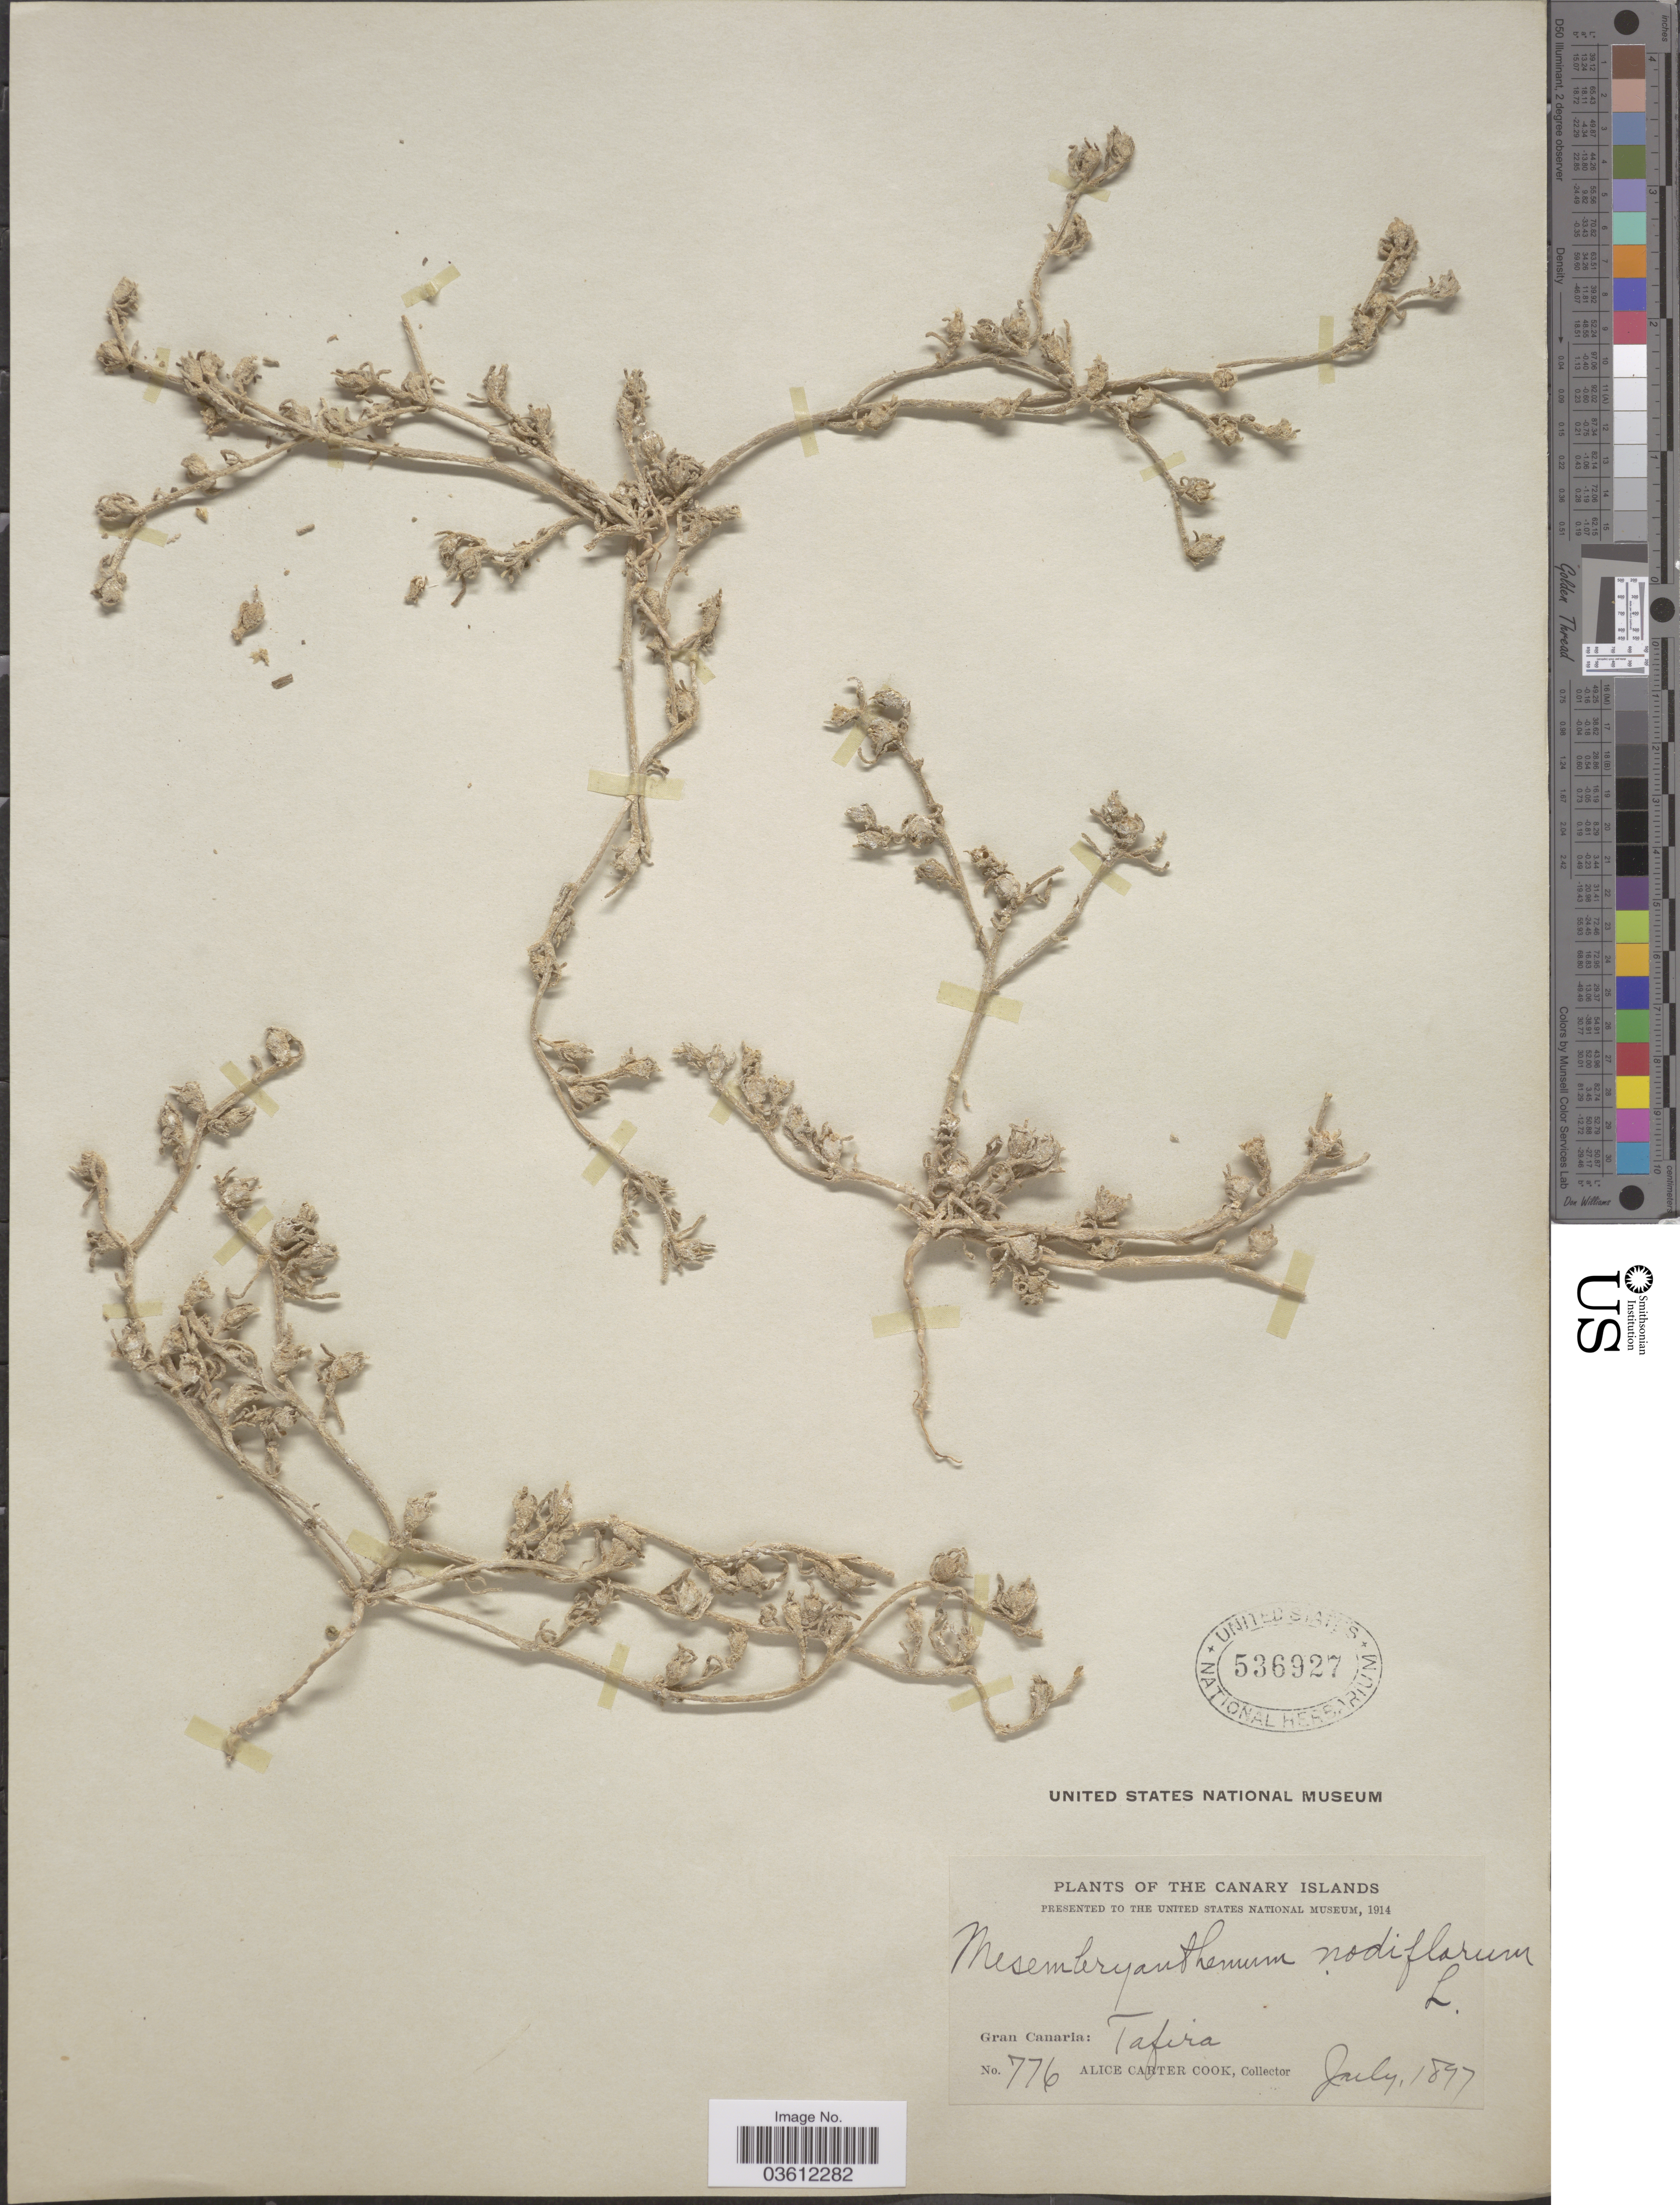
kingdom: Plantae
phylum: Tracheophyta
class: Magnoliopsida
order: Caryophyllales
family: Aizoaceae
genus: Mesembryanthemum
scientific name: Mesembryanthemum nodiflorum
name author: L.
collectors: Alice C. Cook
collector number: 776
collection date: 1897-07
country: Spain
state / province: Canarias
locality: The Canary Islands. Gran Canaria: Tafira.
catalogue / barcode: US 536927